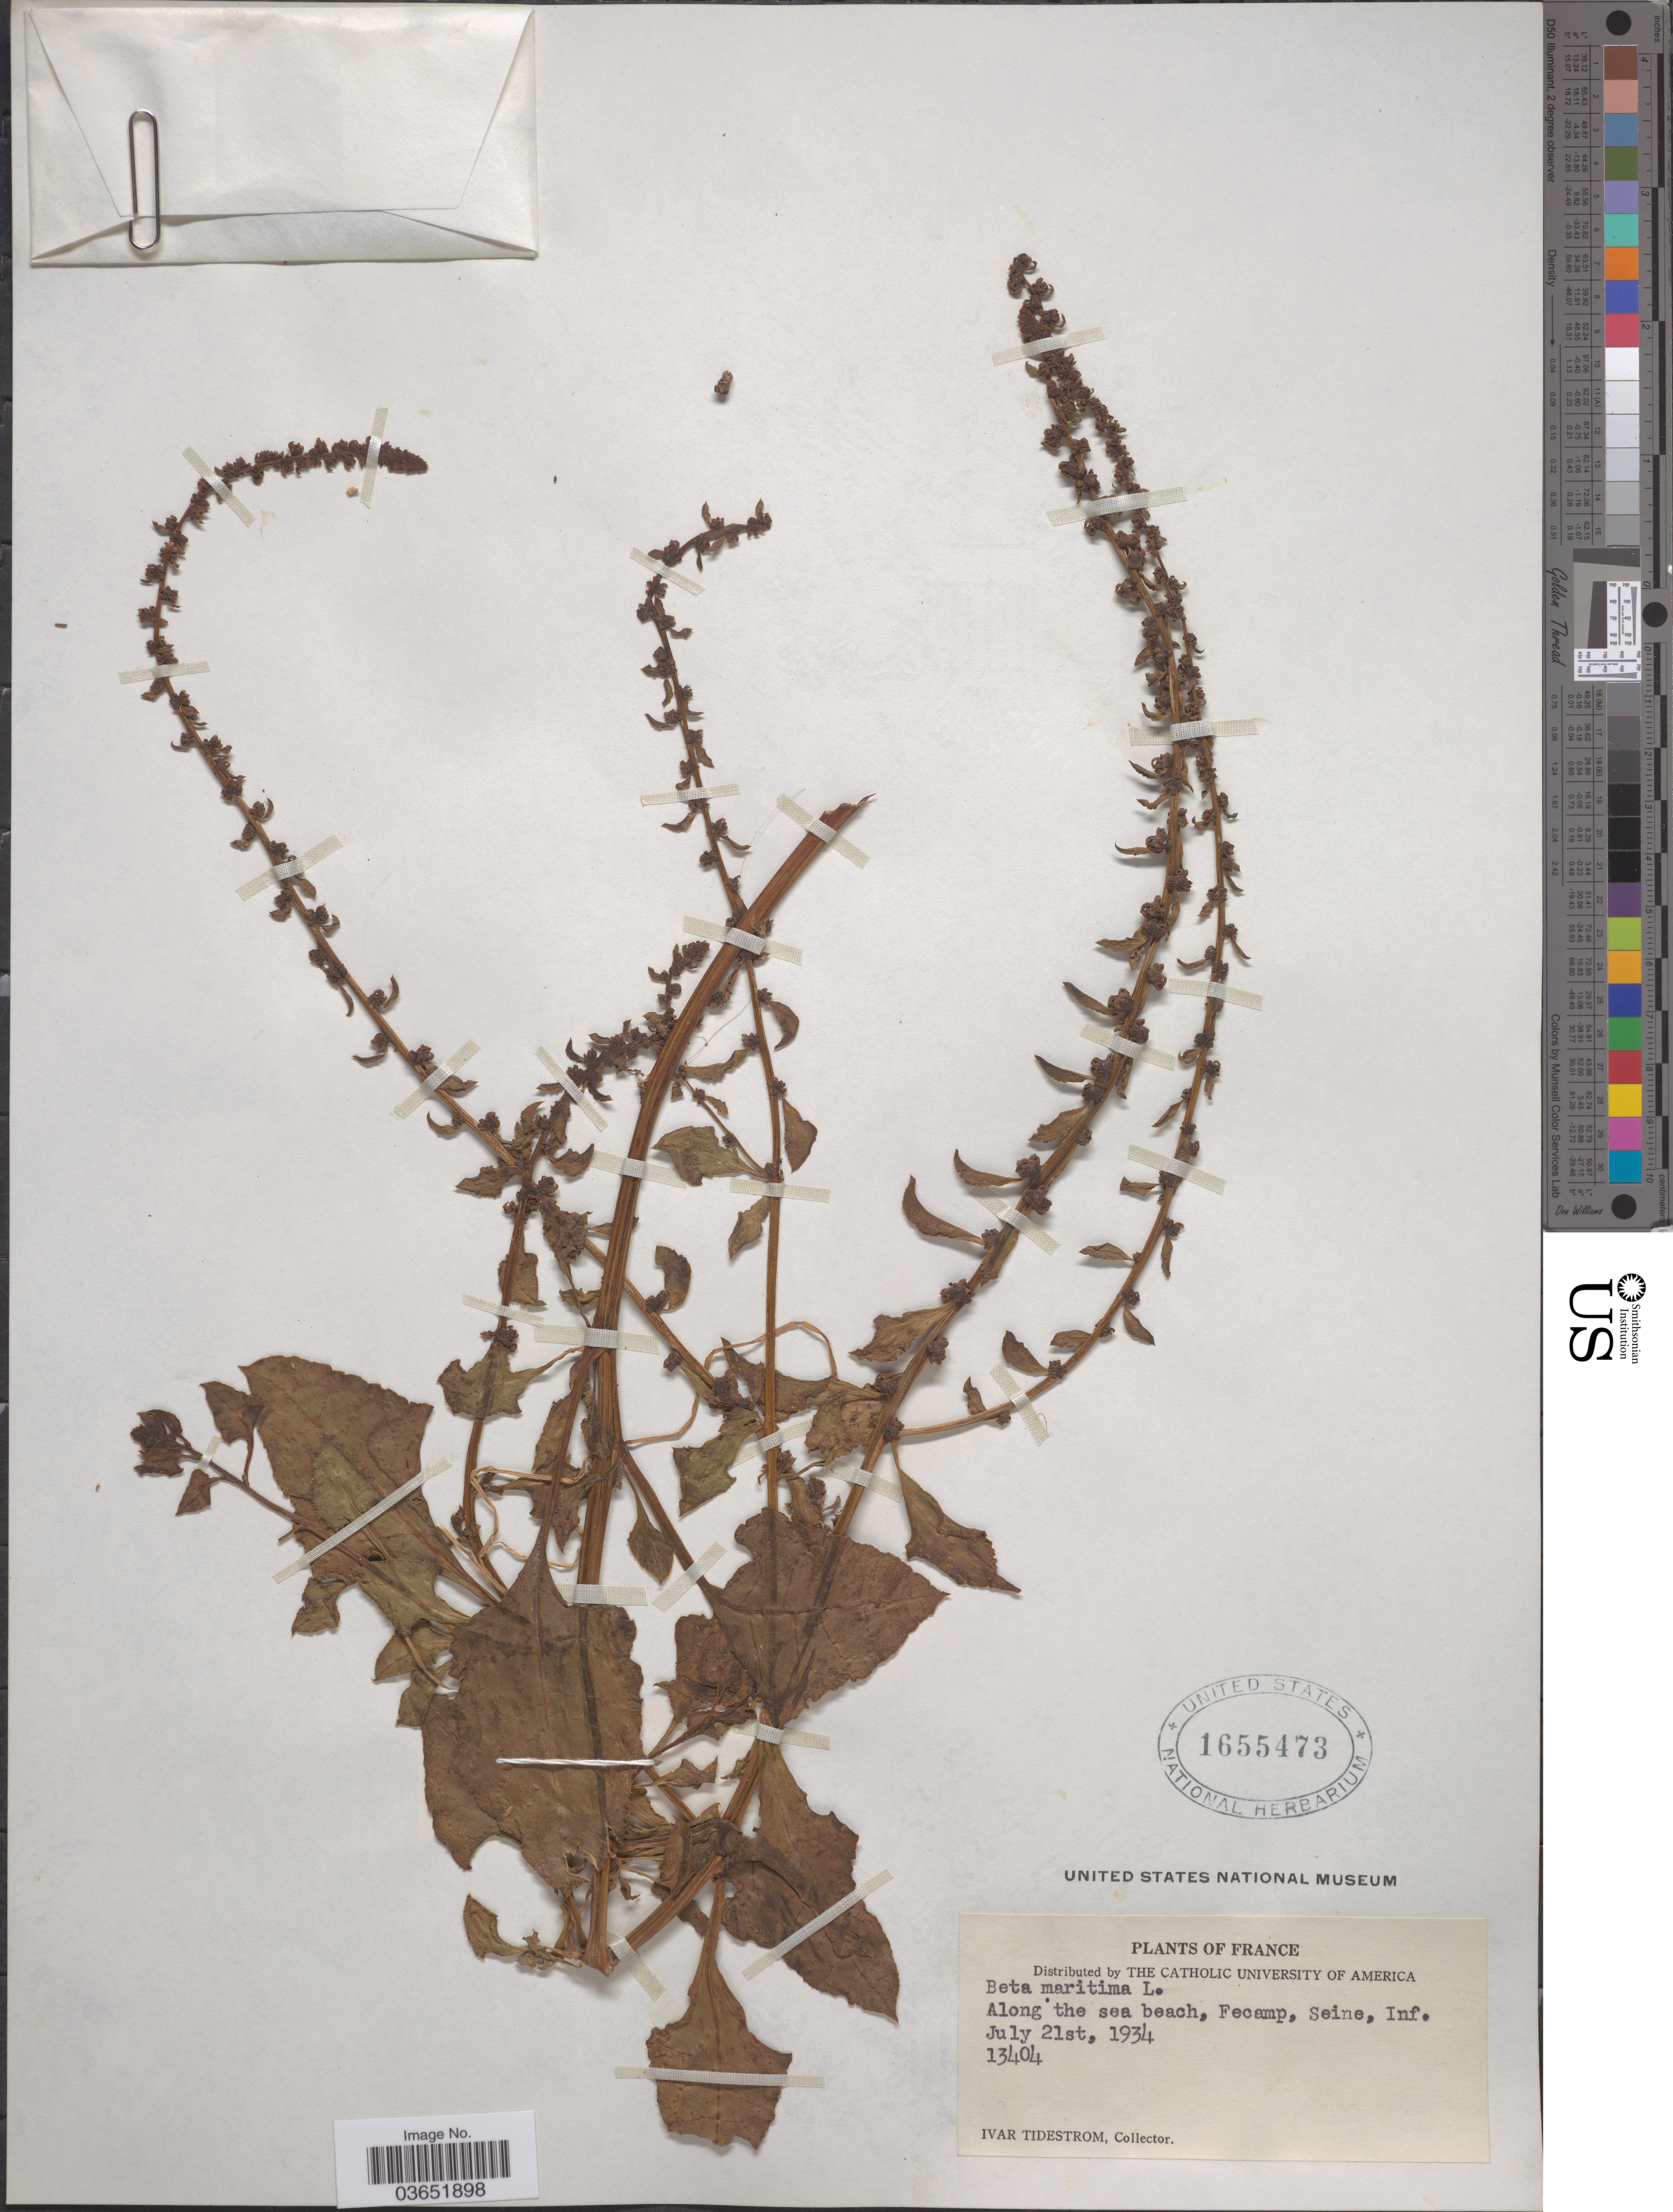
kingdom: Plantae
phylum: Tracheophyta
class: Magnoliopsida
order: Caryophyllales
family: Amaranthaceae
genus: Beta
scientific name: Beta maritima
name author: L.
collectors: I. F. Tidestrom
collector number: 13404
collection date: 1934-07-21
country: France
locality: Along the sea beach, Fecamp, Seine, Inf.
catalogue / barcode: US 1655473